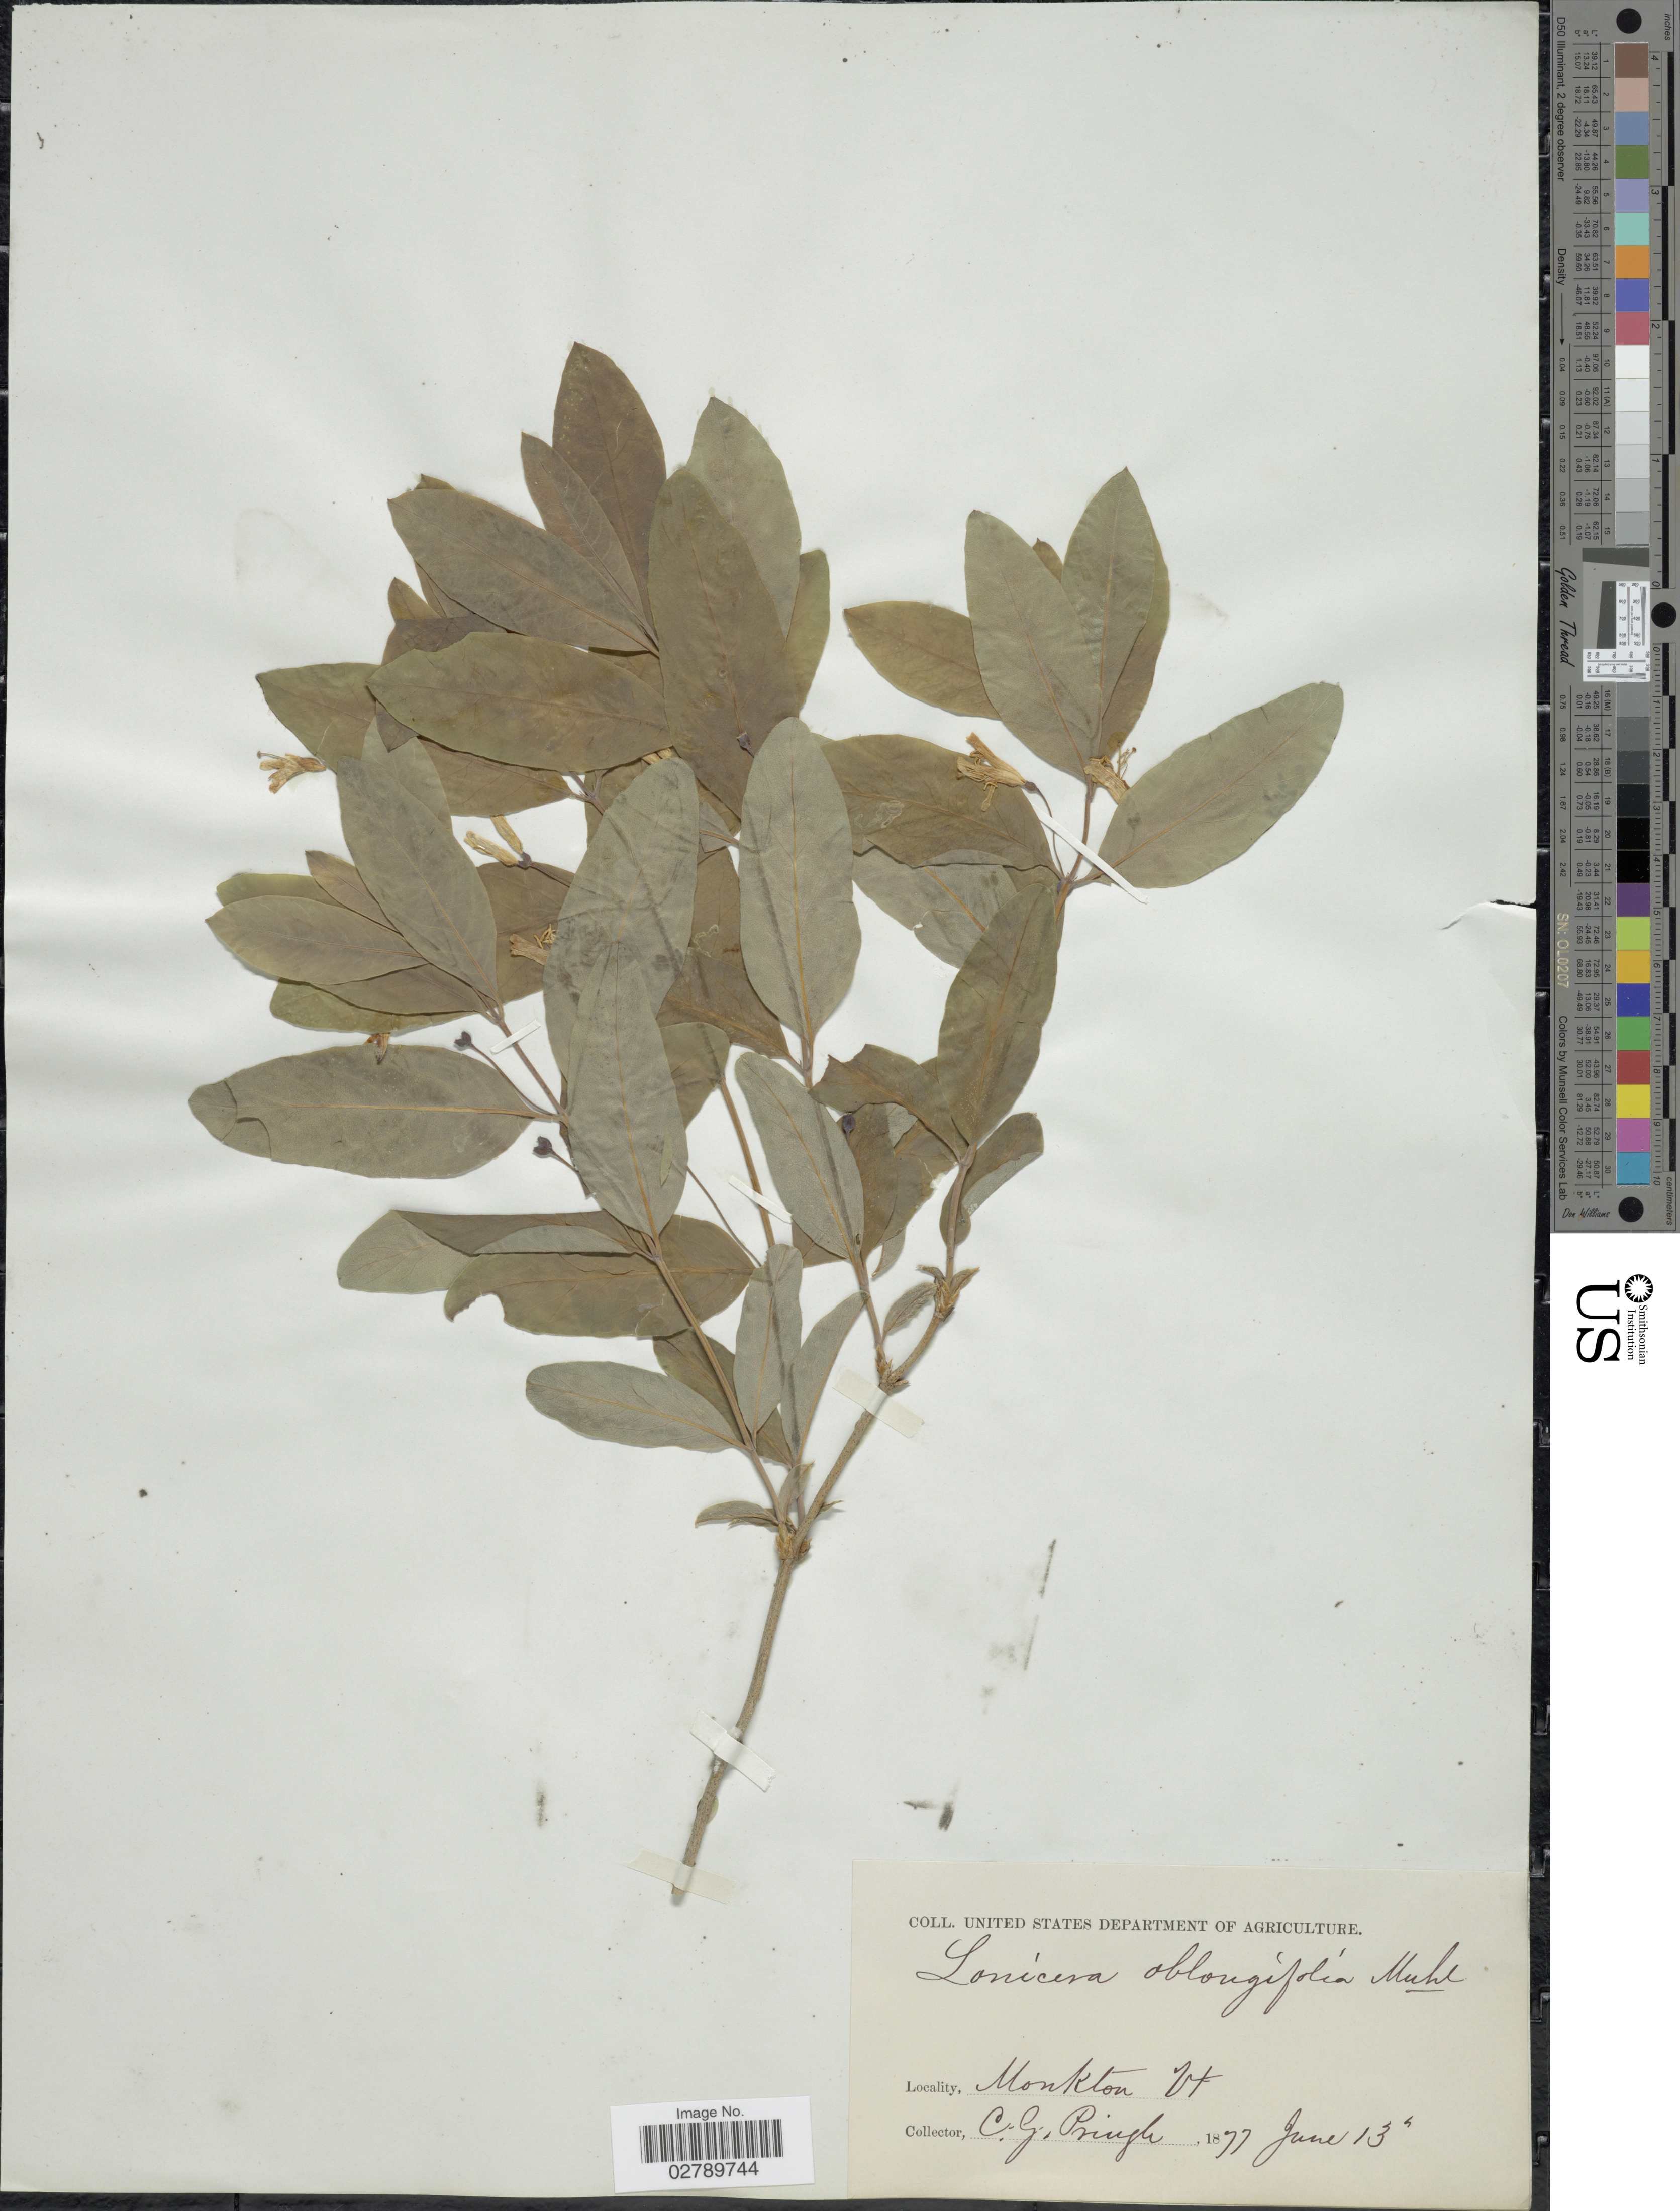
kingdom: Plantae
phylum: Tracheophyta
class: Magnoliopsida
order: Dipsacales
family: Caprifoliaceae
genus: Lonicera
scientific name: Lonicera oblongifolia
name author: Hook.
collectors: C. G. Pringle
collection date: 1877-06-13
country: United States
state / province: Vermont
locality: Monkton.